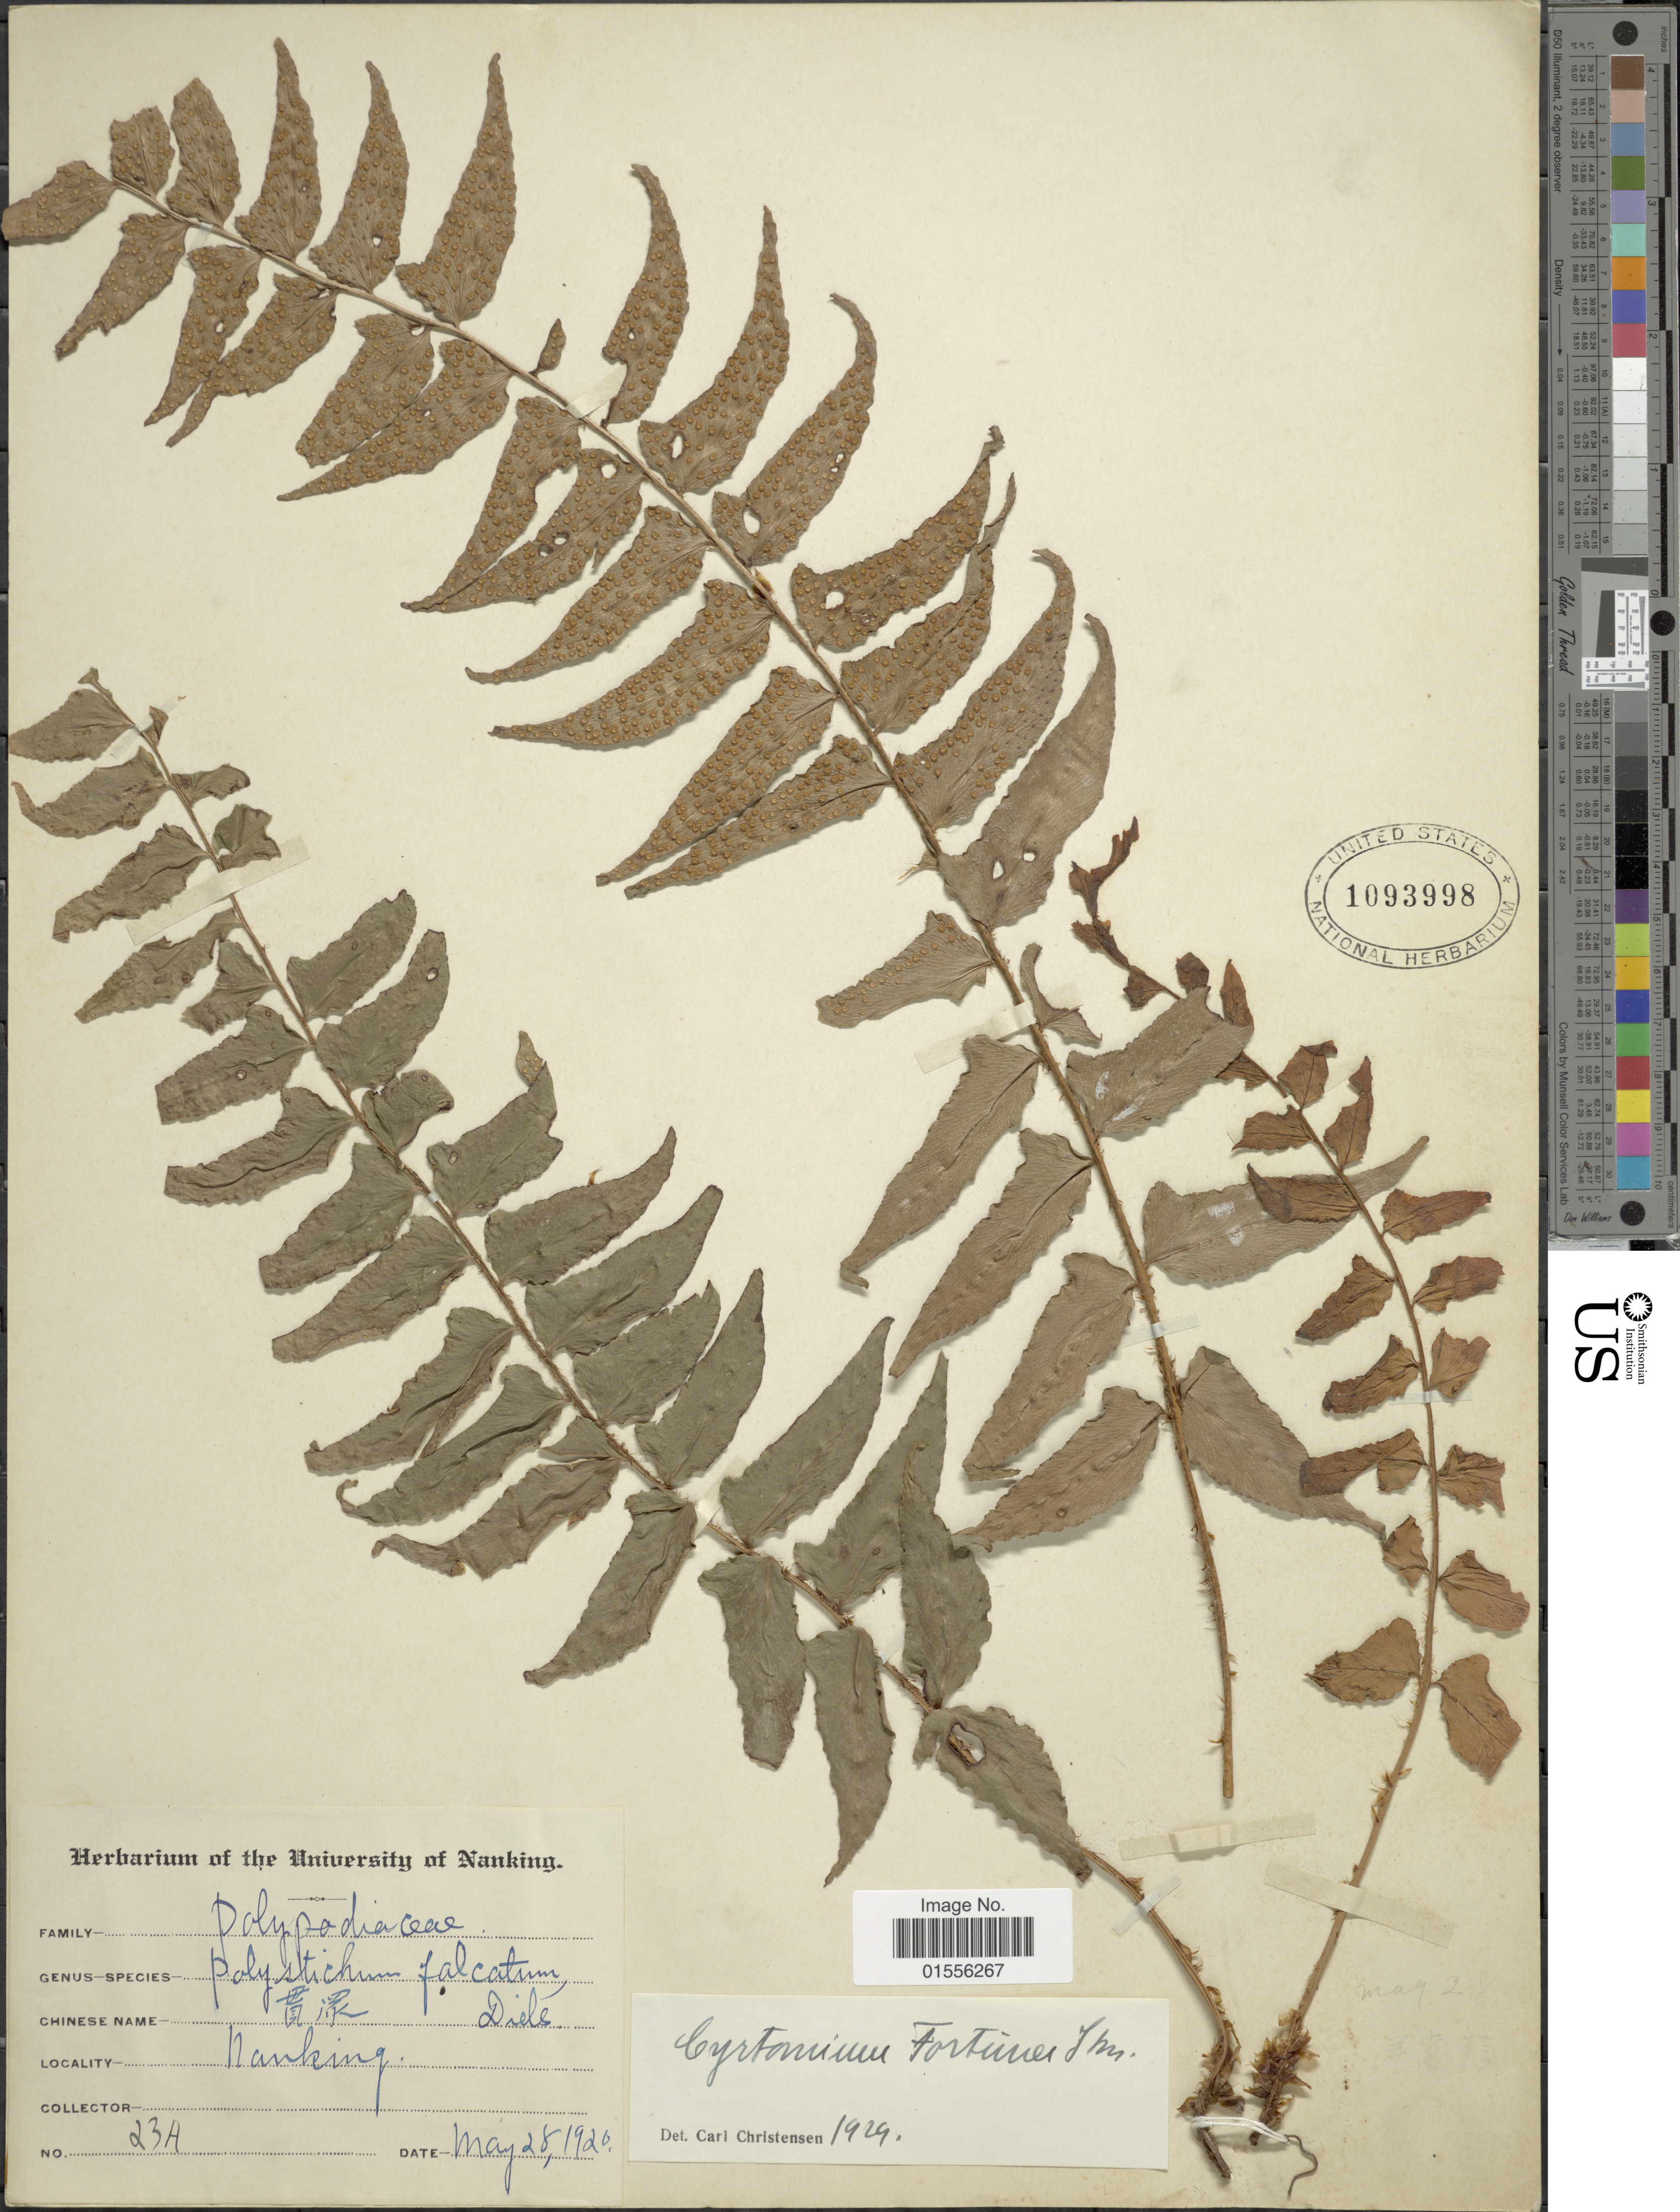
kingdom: Plantae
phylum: Tracheophyta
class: Polypodiopsida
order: Polypodiales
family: Dryopteridaceae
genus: Cyrtomium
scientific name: Cyrtomium fortunei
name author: J. Sm.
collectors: Nanking University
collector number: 234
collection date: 1920-05-28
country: China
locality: Nanking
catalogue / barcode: US 1093998